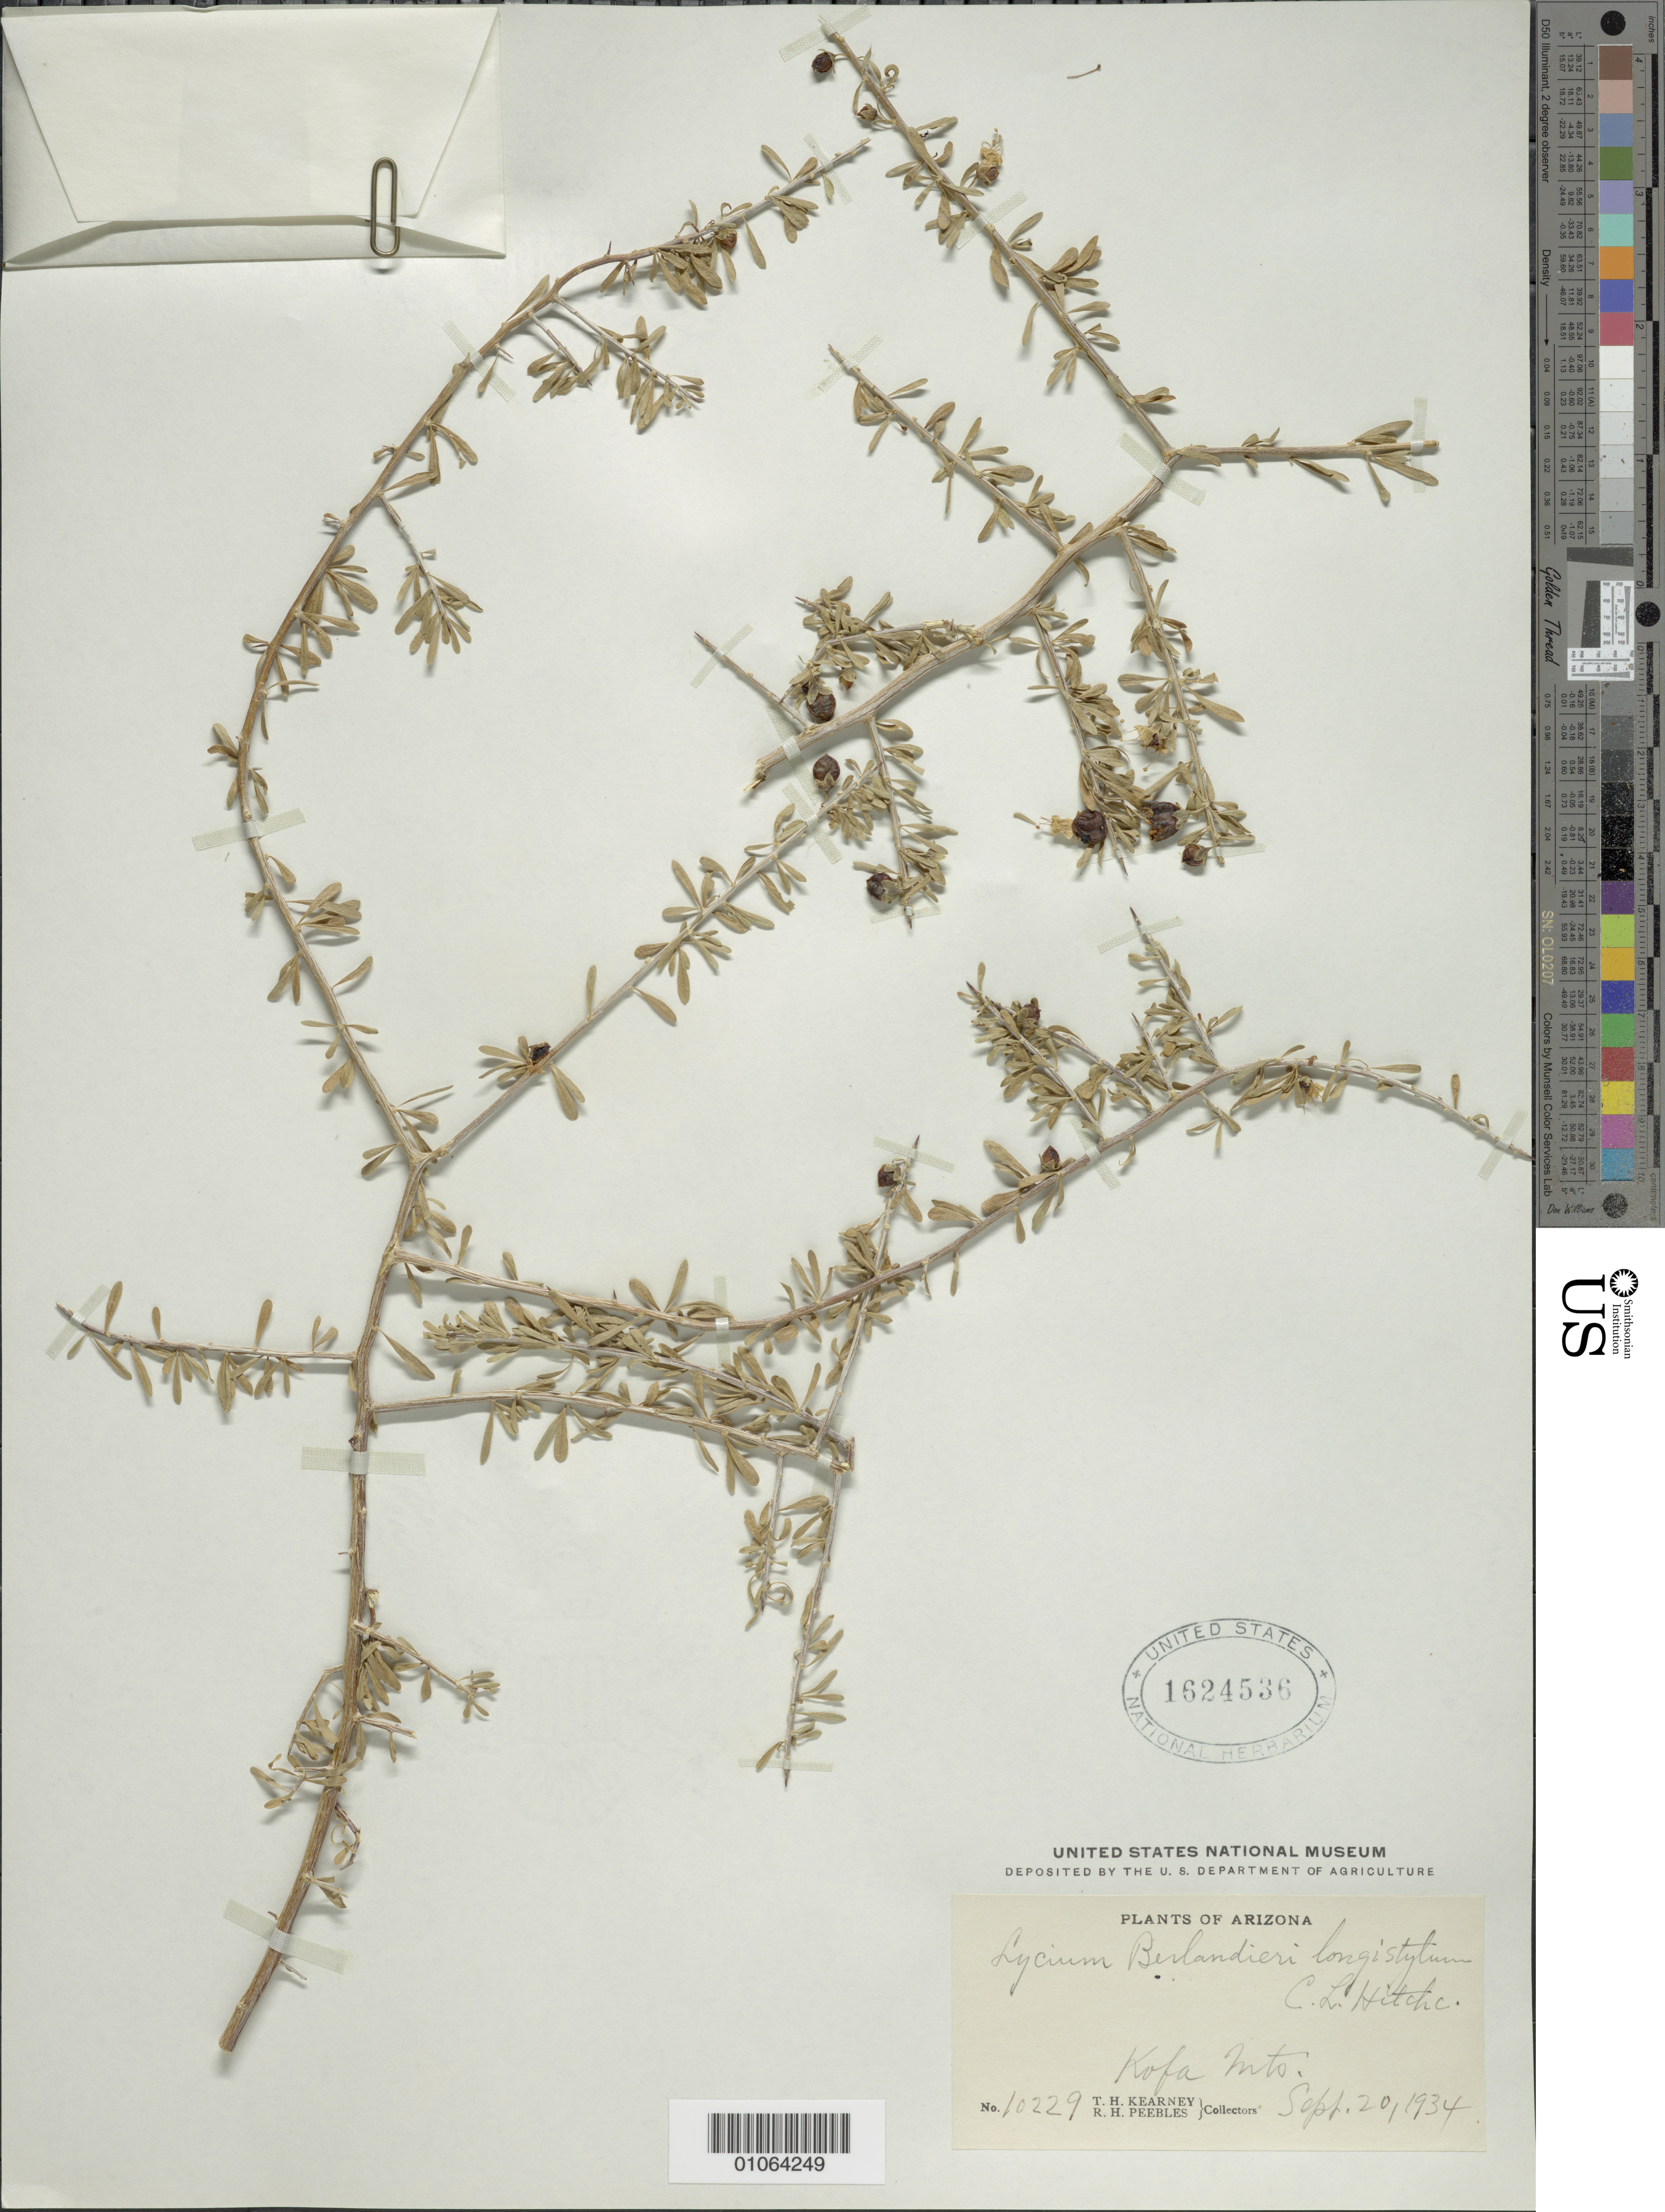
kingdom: Plantae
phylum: Tracheophyta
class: Magnoliopsida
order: Solanales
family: Solanaceae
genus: Lycium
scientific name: Lycium berlandieri var. longistylum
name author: C.L. Hitchc.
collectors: T. H. Kearney & R. H. Peebles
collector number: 10229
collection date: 1934-09-20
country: United States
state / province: Arizona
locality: Kofa Mts.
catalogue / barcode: US 1624536